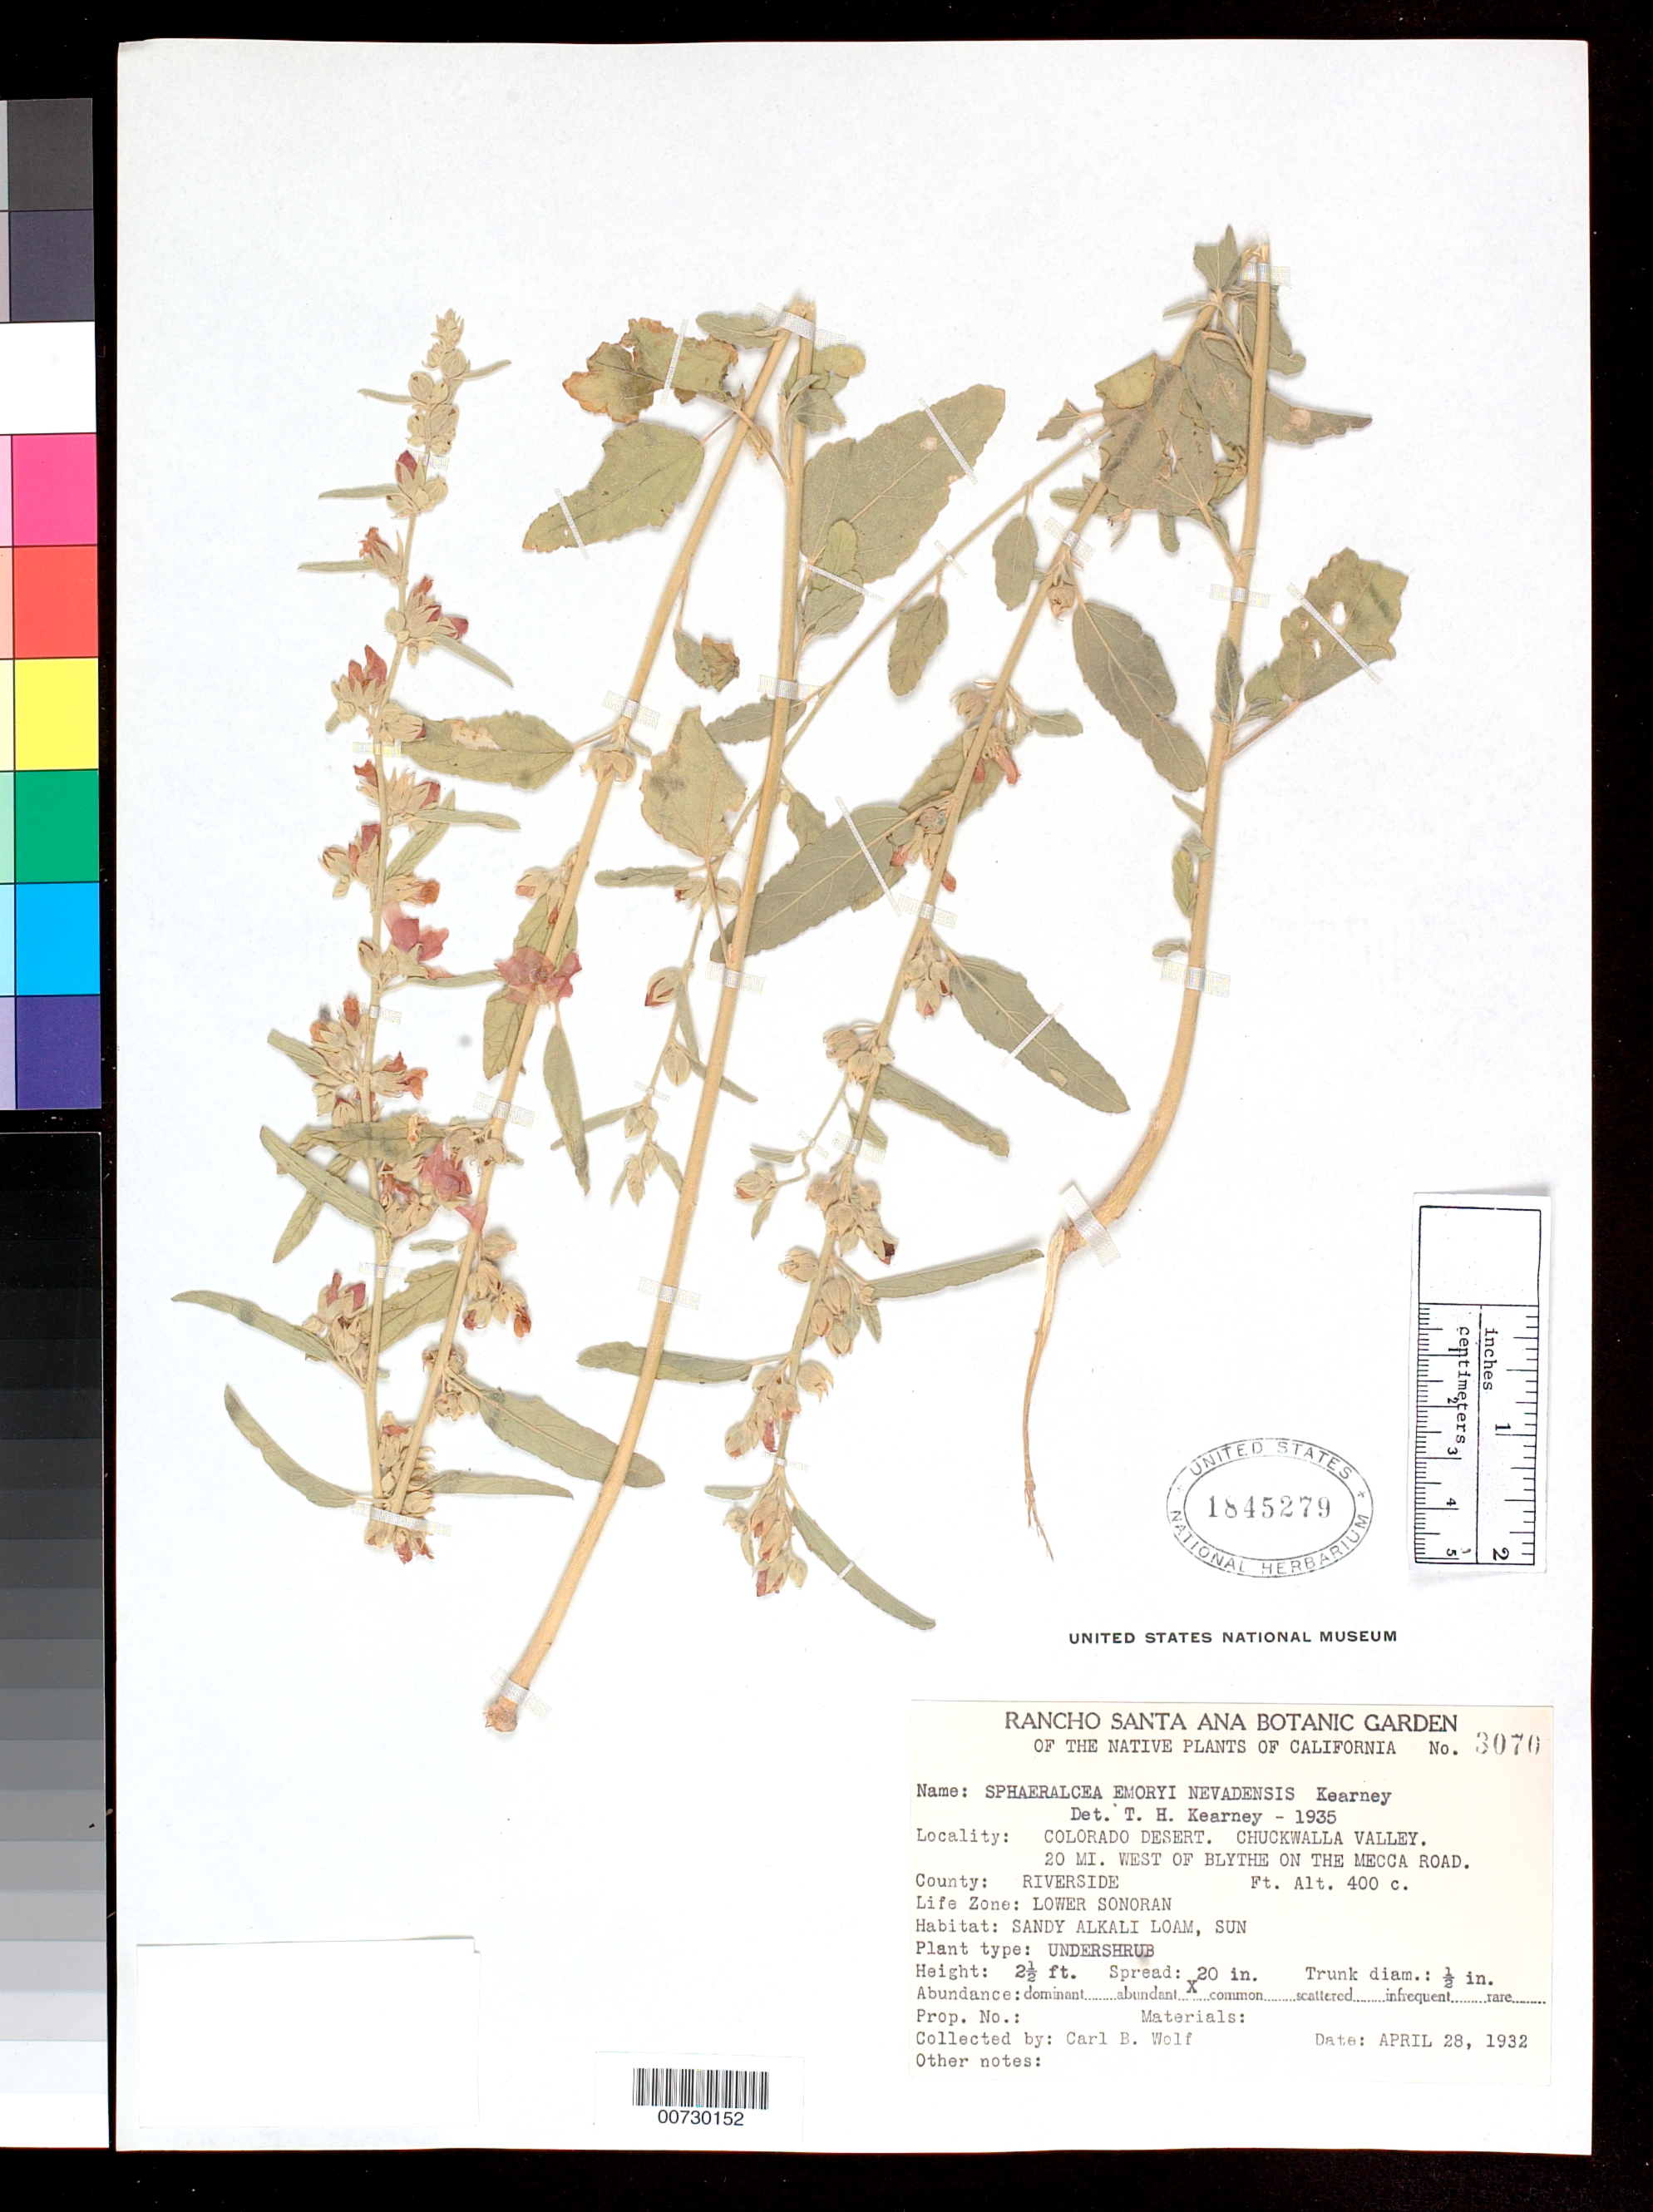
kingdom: Plantae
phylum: Tracheophyta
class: Magnoliopsida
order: Malvales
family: Malvaceae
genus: Sphaeralcea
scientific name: Sphaeralcea emoryi subsp. nevadensis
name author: Kearney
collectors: C. B. Wolf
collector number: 3076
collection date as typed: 28 Apr 1932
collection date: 1932-04-28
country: United States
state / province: California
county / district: Riverside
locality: Colorado desert; chuchwalla valley; 20 mi w of blythe on the mecca road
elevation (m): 122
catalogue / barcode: US 1845279